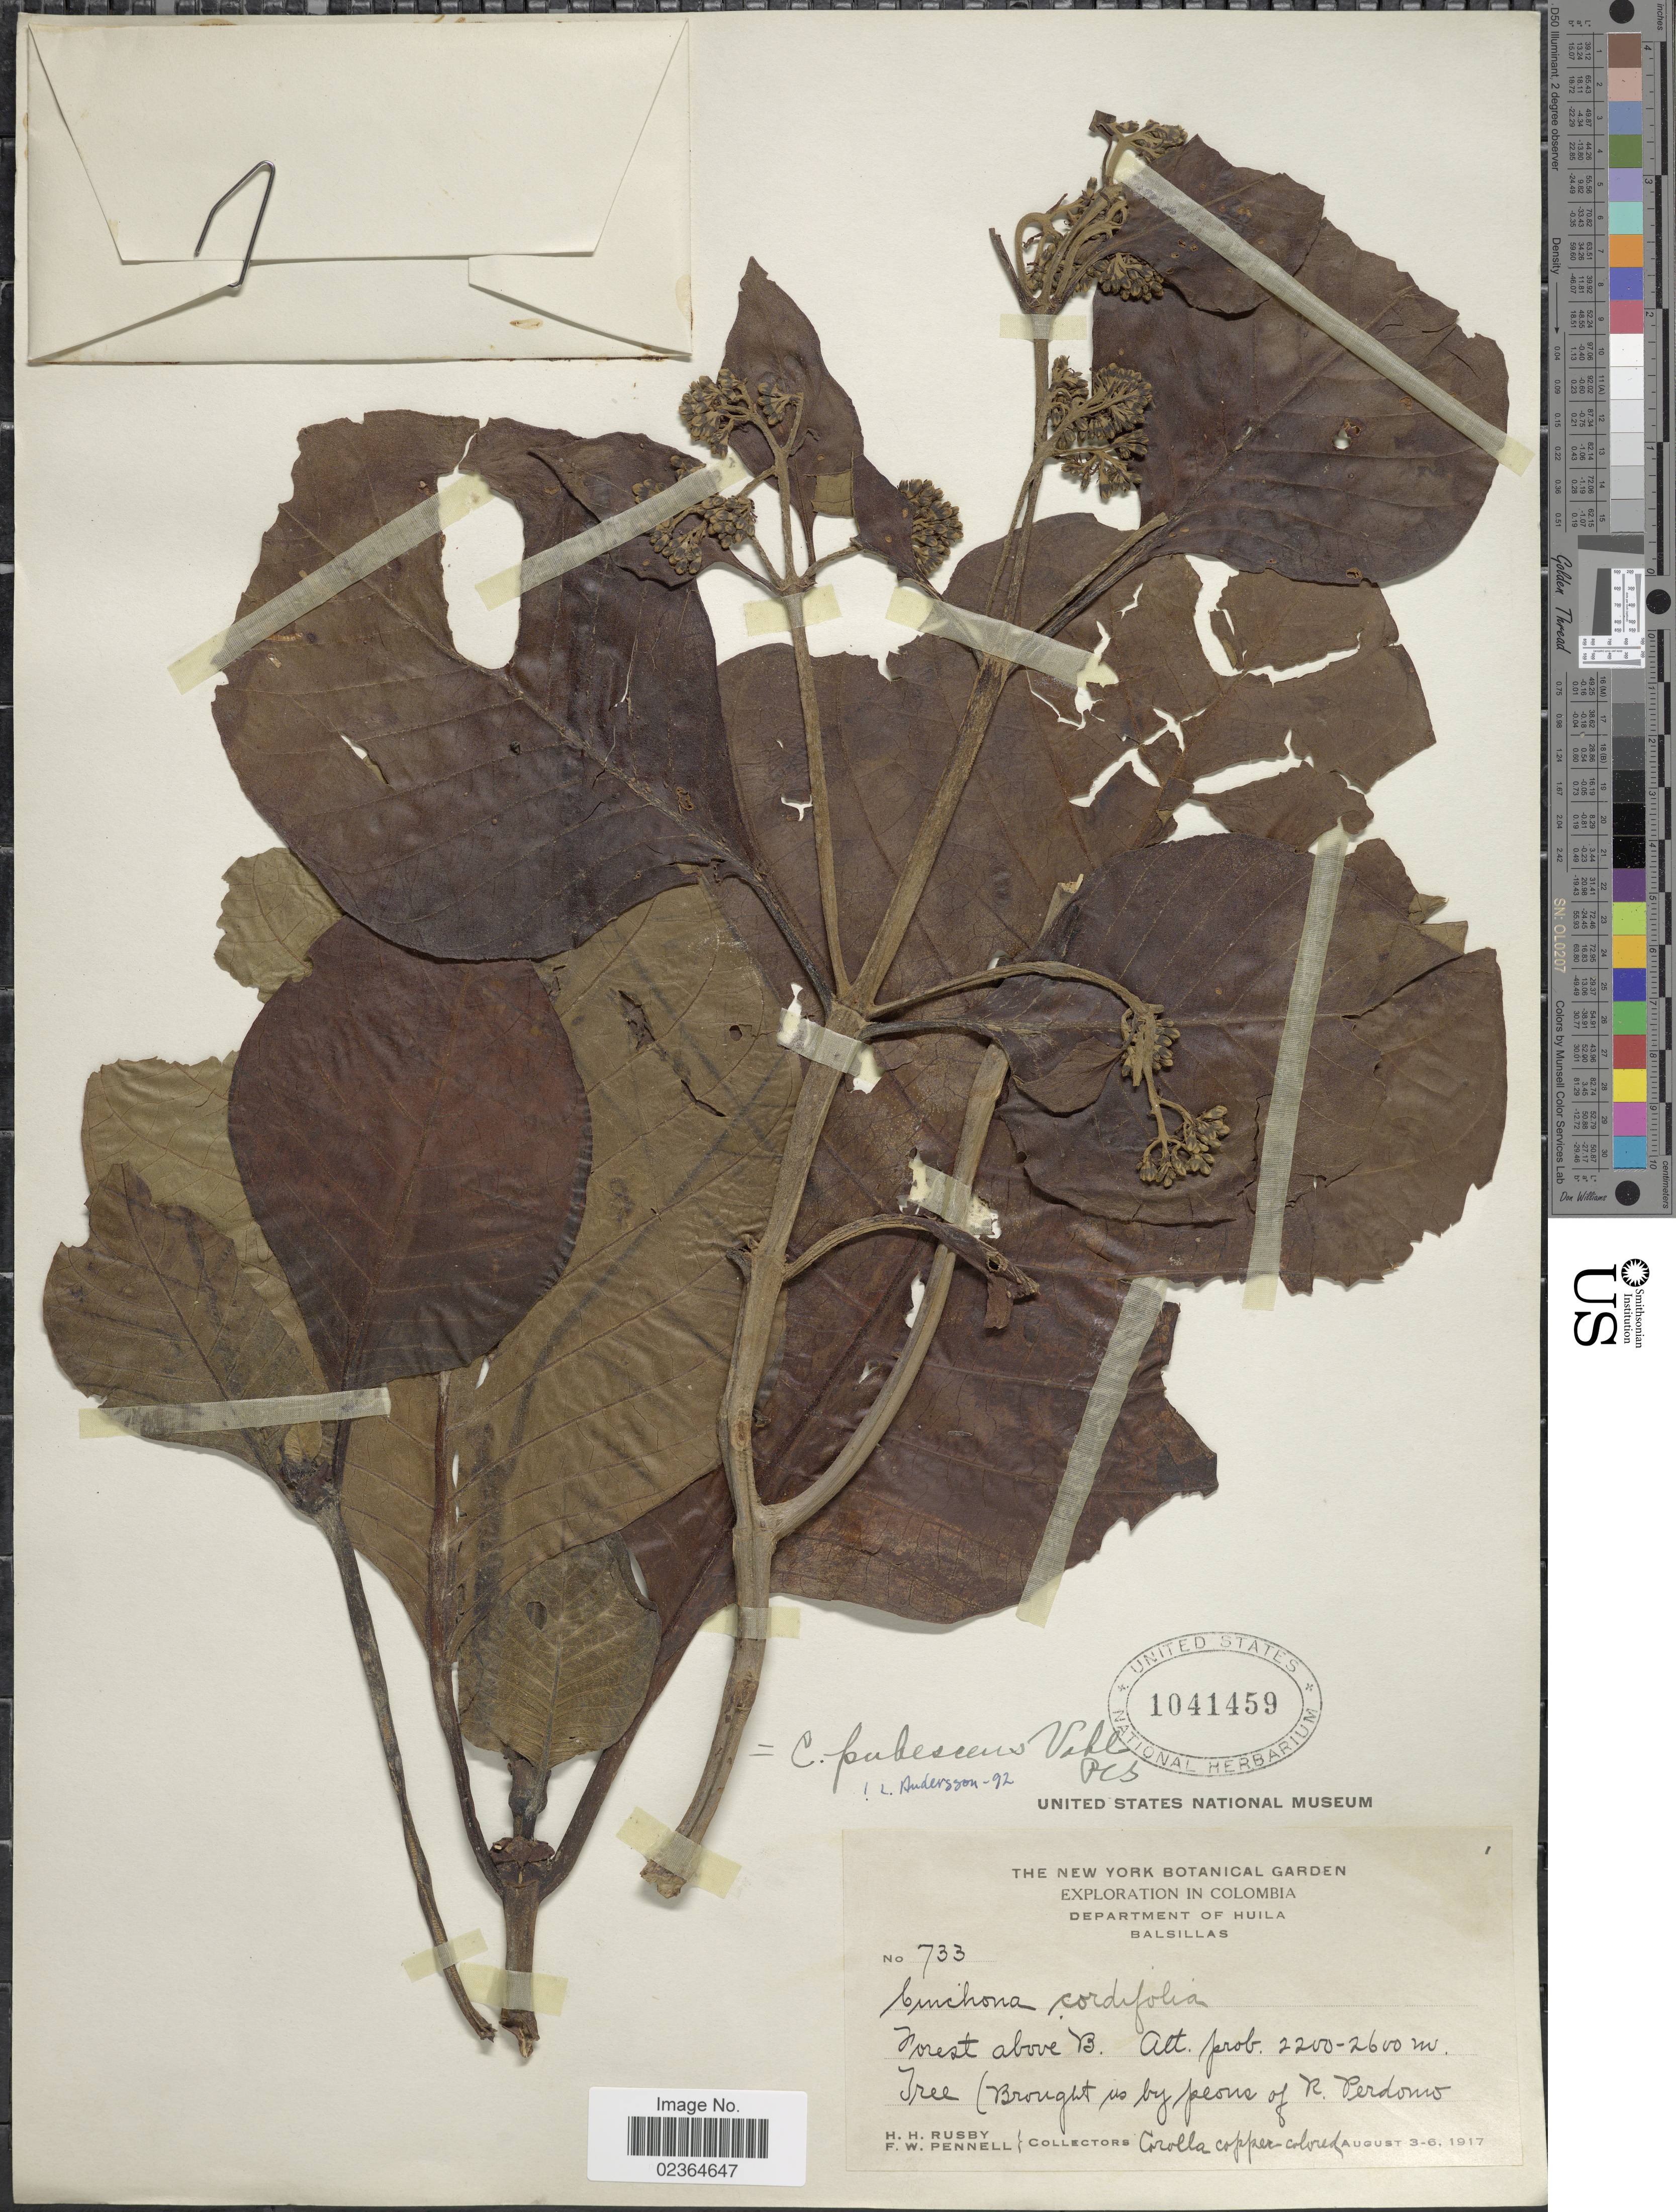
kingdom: Plantae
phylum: Tracheophyta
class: Magnoliopsida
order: Gentianales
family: Rubiaceae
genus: Cinchona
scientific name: Cinchona pubescens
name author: Vahl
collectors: H. H. Rusby & F. W. Pennell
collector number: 733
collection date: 1917-08-03/1917-08-06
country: Colombia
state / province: Huila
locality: Balsillas. Forest above B.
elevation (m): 2200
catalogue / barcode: US 1041459